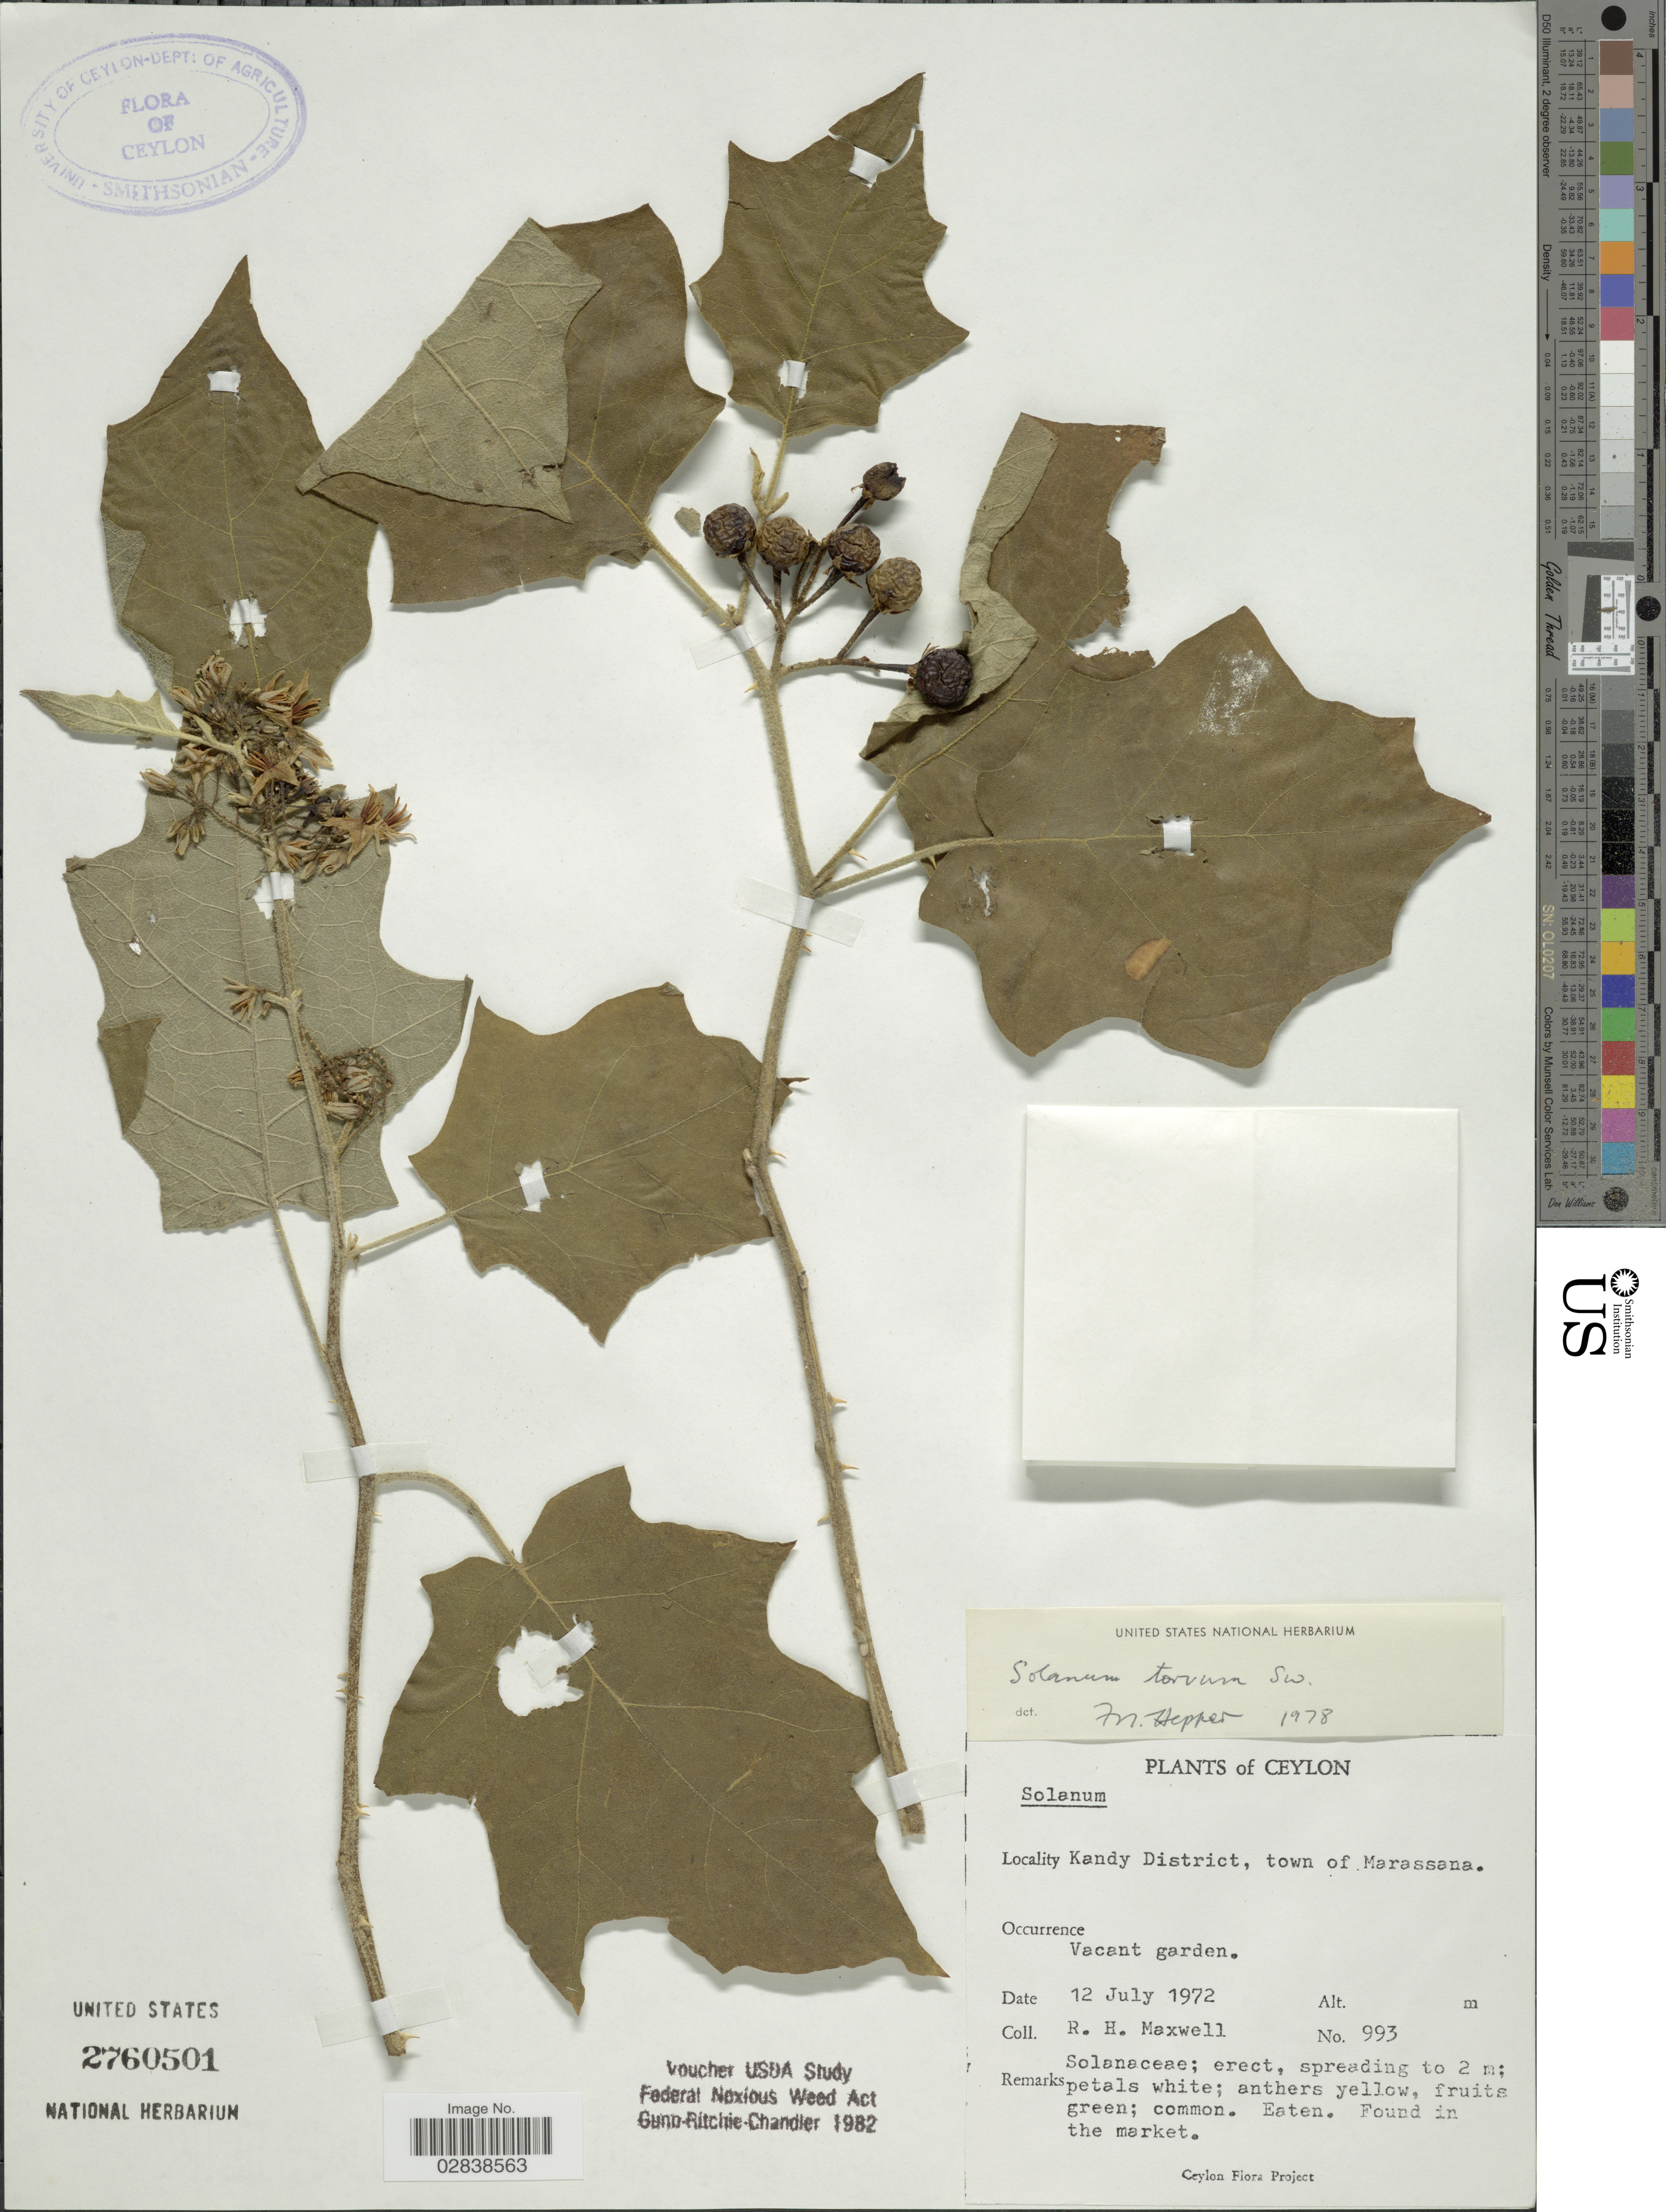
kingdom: Plantae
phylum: Tracheophyta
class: Magnoliopsida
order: Solanales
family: Solanaceae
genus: Solanum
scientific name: Solanum torvum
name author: Sw.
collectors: R. Maxwell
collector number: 993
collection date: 1972-07-12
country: Sri Lanka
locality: Ceylon, Kandy District, town of Marassana.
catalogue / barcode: US 2760501